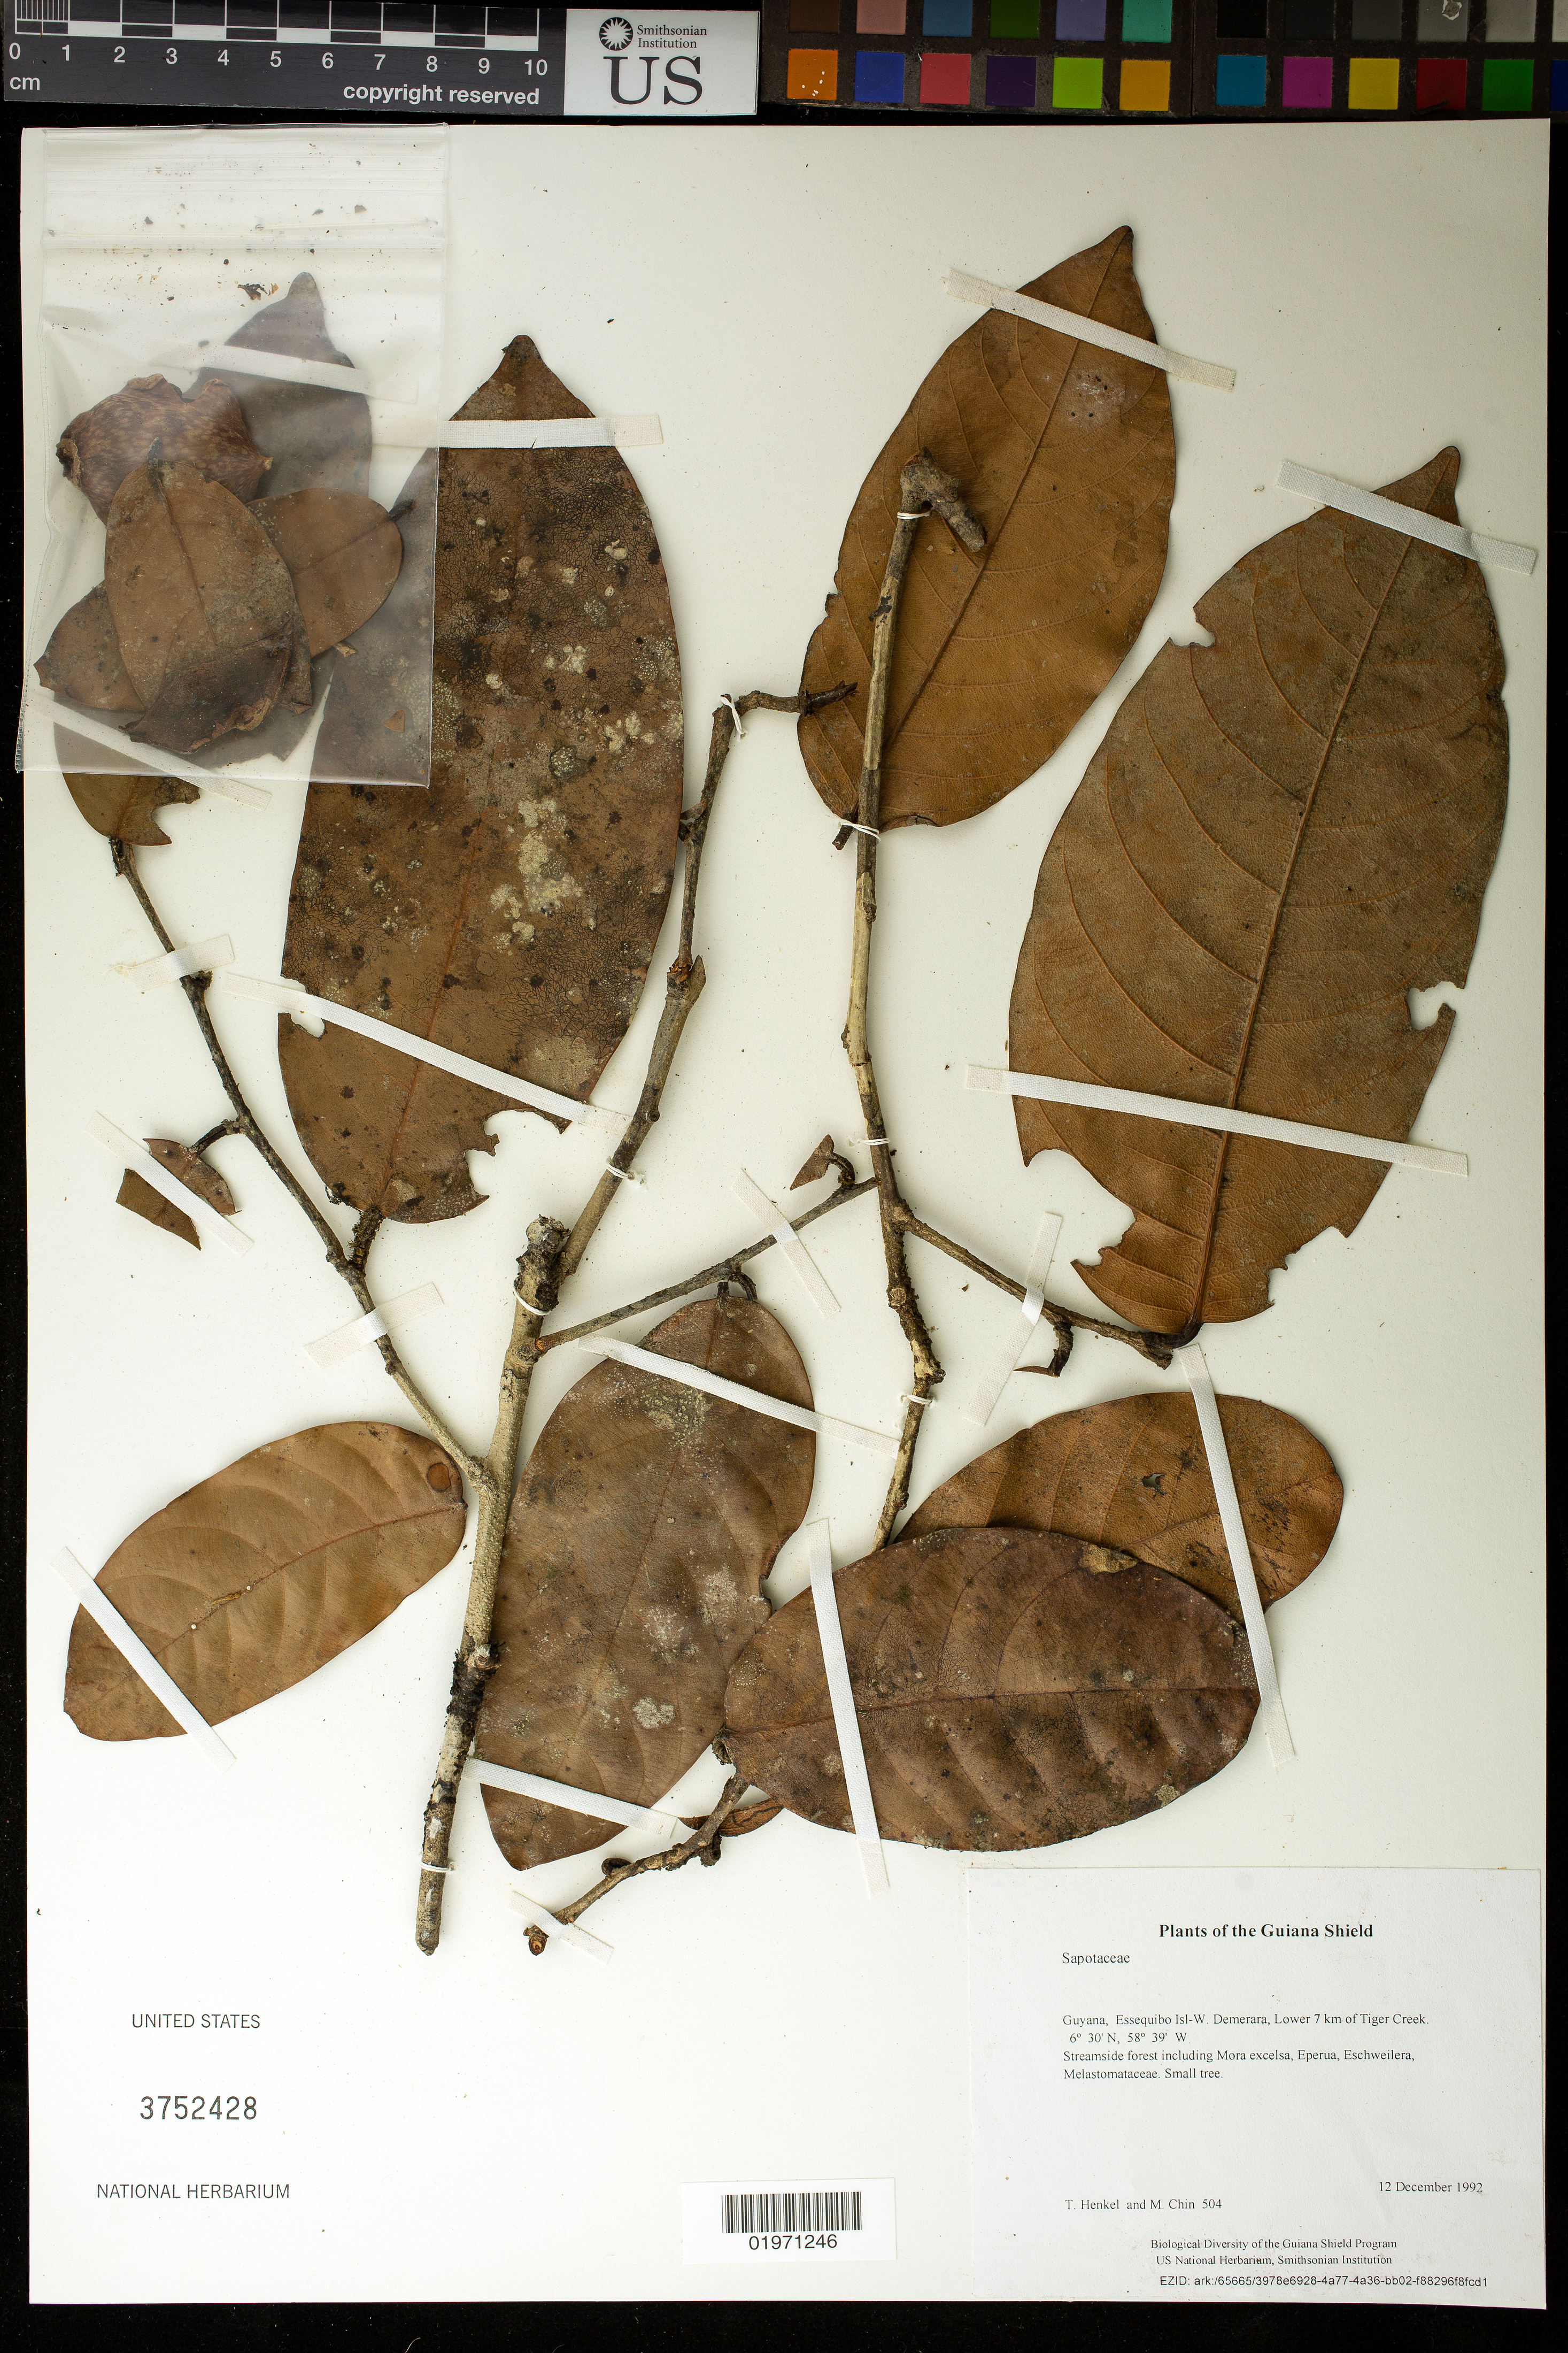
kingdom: Plantae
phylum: Tracheophyta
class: Magnoliopsida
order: Ericales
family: Sapotaceae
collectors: T. Henkel & M. Chin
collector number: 504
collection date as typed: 12 December 1992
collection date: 1992-12-12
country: Guyana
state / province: Essequibo Isl-W. Demerara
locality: Lower 7 km of Tiger Creek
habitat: Streamside forest including Mora excelsa, Eperua, Eschweilera, Melastomataceae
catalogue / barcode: US 3752428